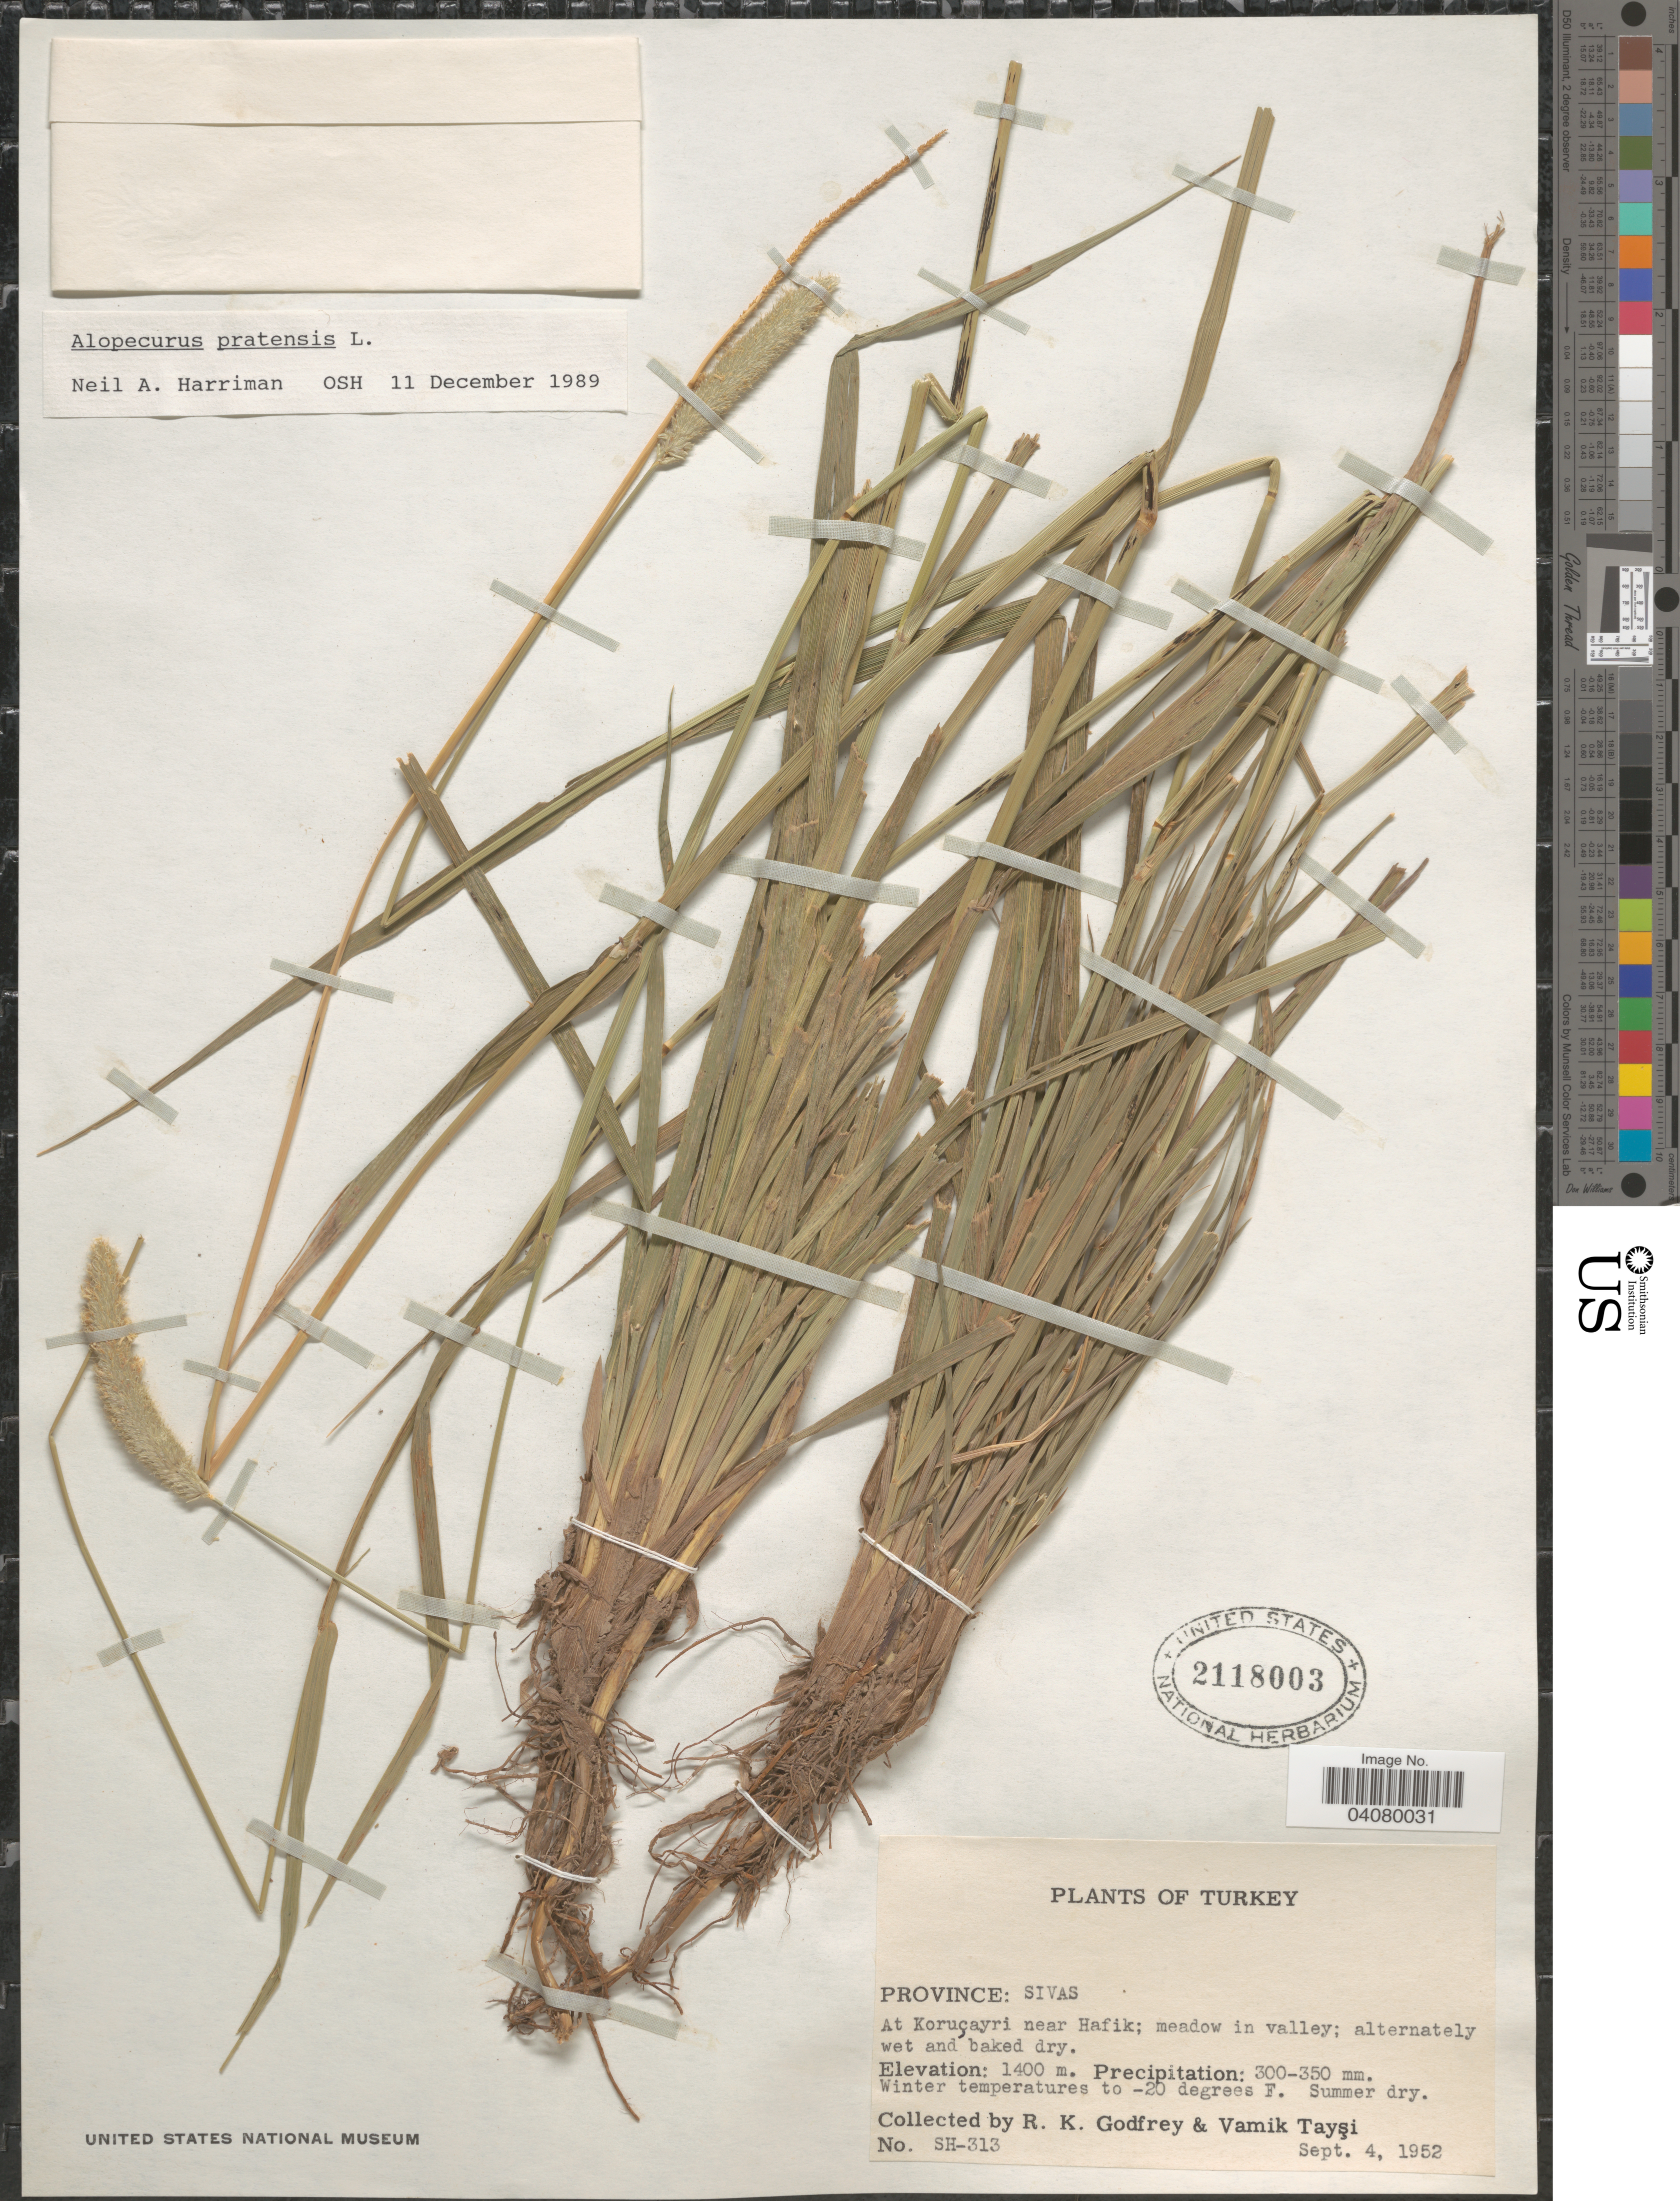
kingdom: Plantae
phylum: Tracheophyta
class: Liliopsida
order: Poales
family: Poaceae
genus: Alopecurus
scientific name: Alopecurus pratensis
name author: L.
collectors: R. K. Godfrey & V. Taysi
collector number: SH-313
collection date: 1952-09-04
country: Turkey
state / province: Sivas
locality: Province: Sivas. At Koruçayri near Hafik; meadow in valley.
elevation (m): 1400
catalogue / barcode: US 2118003